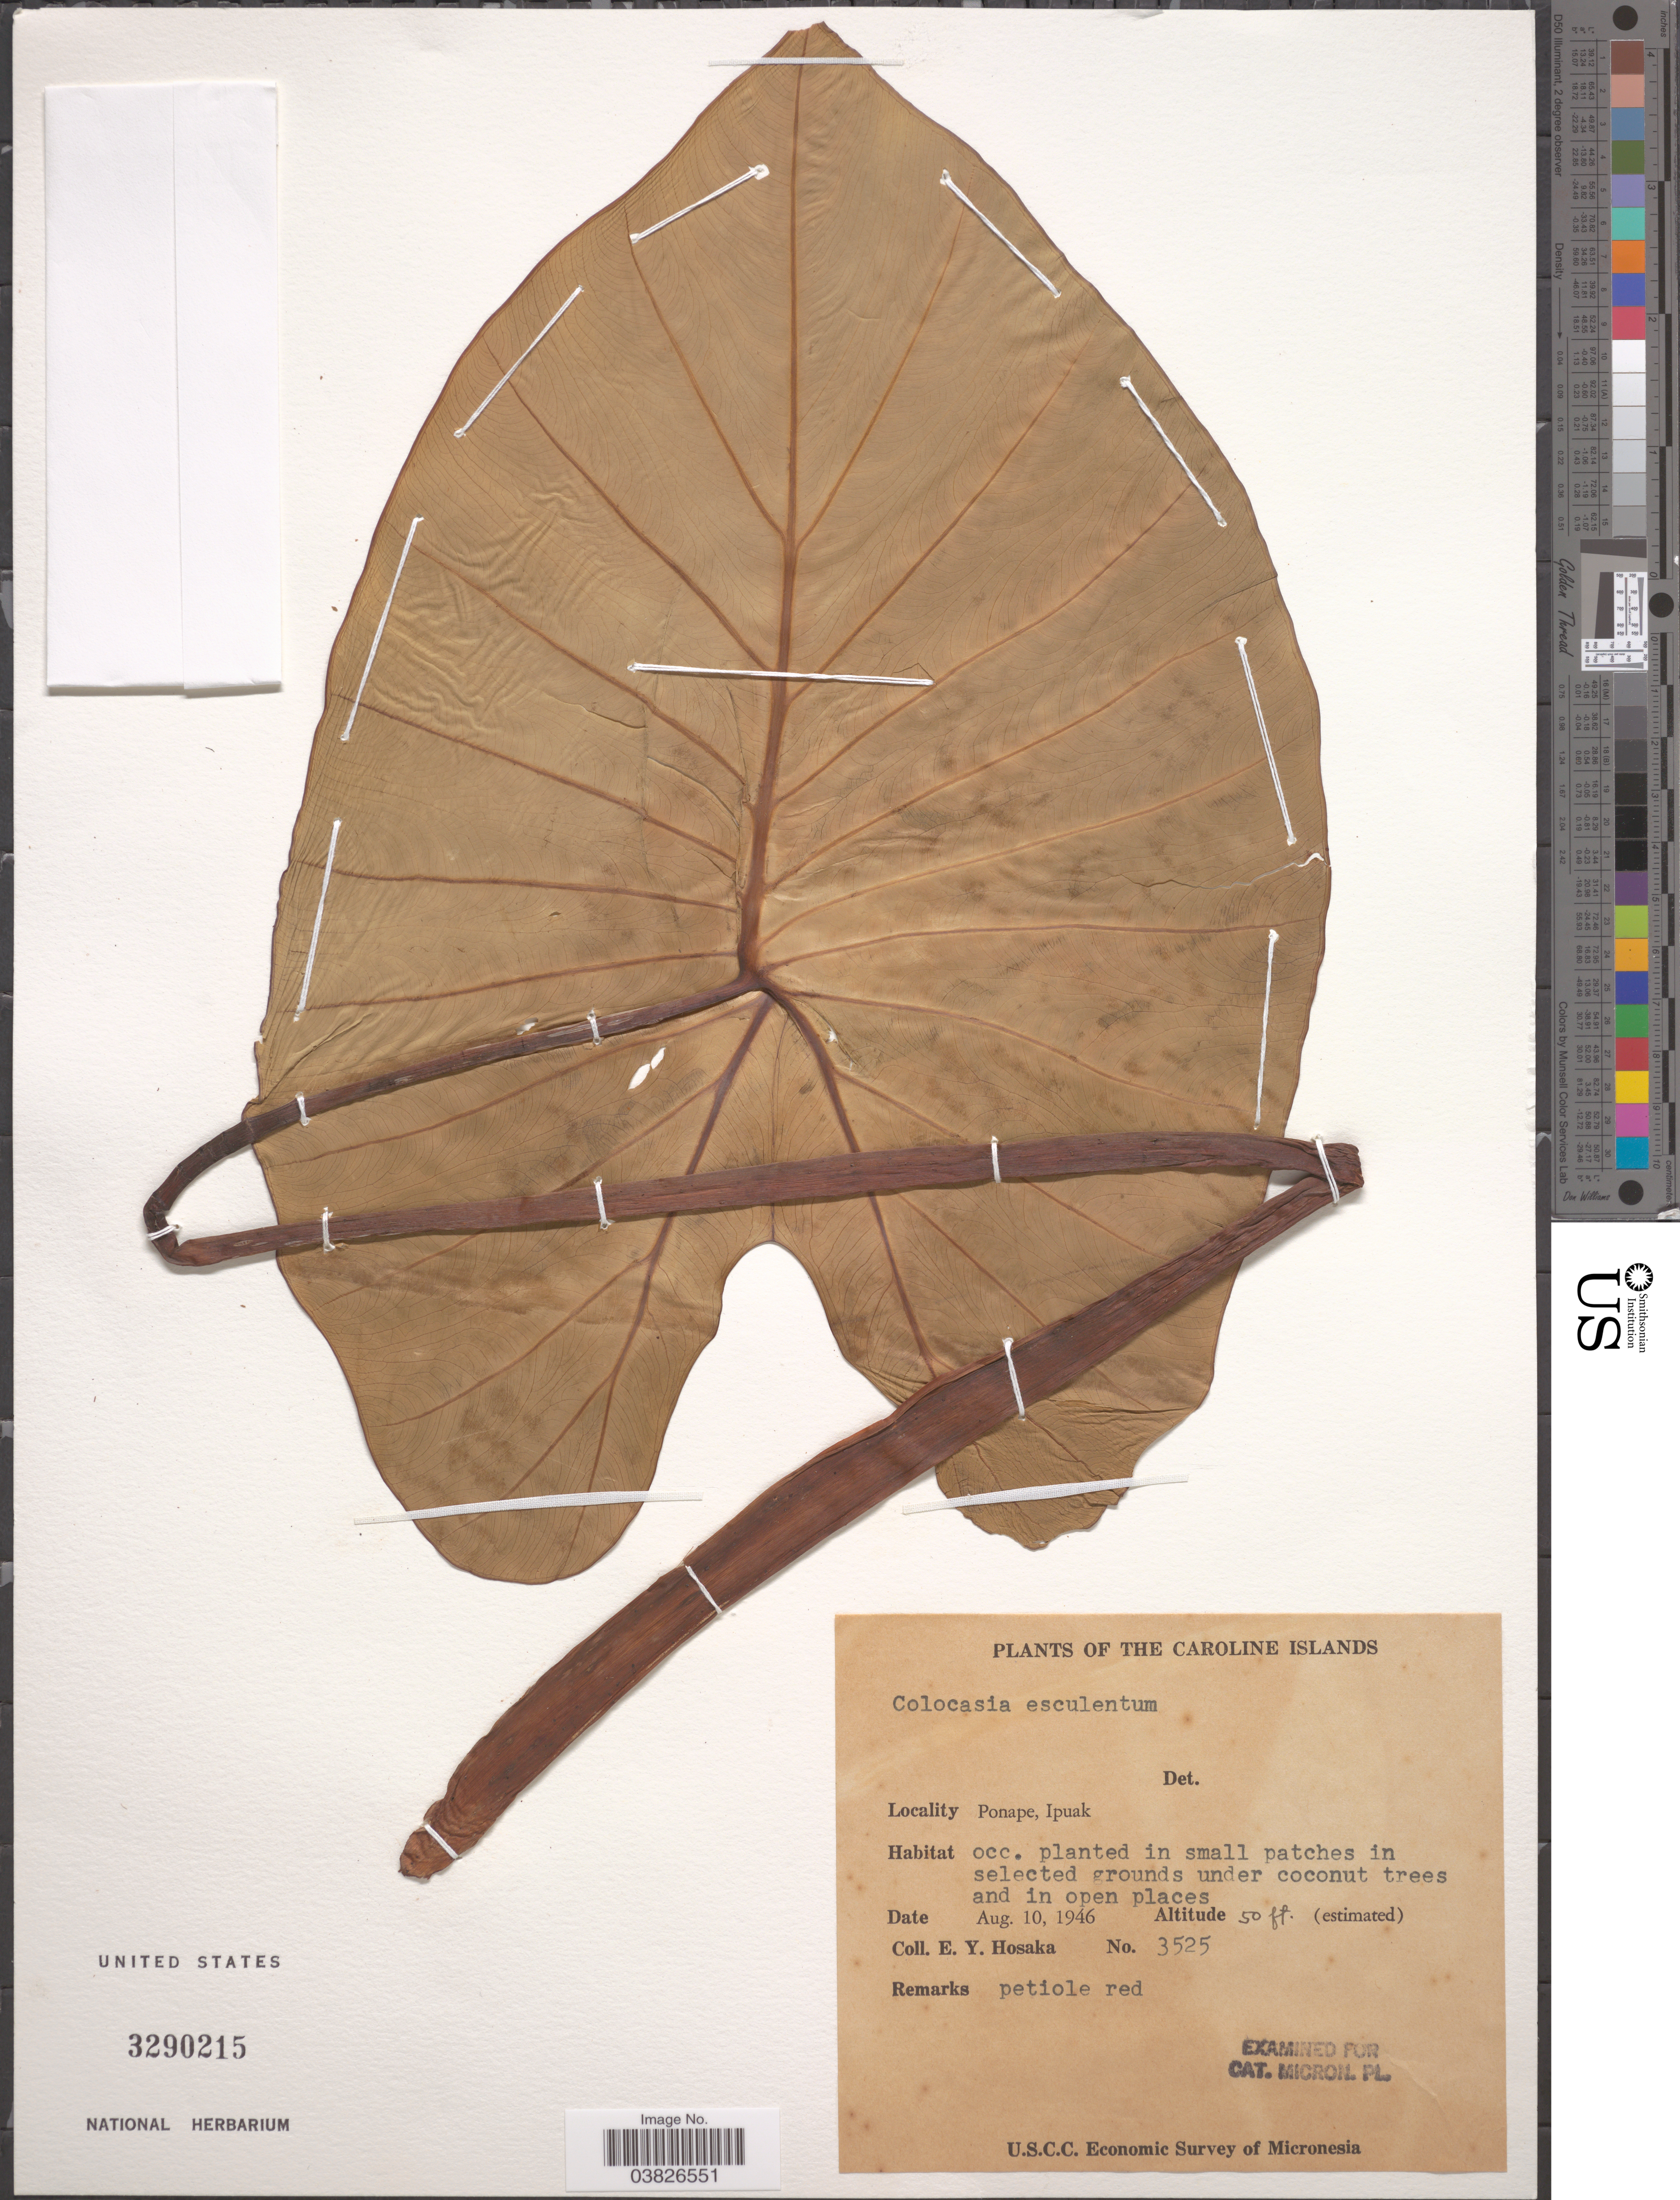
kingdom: Plantae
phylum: Tracheophyta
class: Liliopsida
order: Alismatales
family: Araceae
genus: Colocasia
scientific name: Colocasia esculenta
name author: (L.) Schott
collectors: E. Y. Hosaka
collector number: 3525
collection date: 1946-08-10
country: Micronesia, Federated States of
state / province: Pohnpei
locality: The Caroline Islands. Ponape, Ipuak.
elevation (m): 15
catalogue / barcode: US 3290215